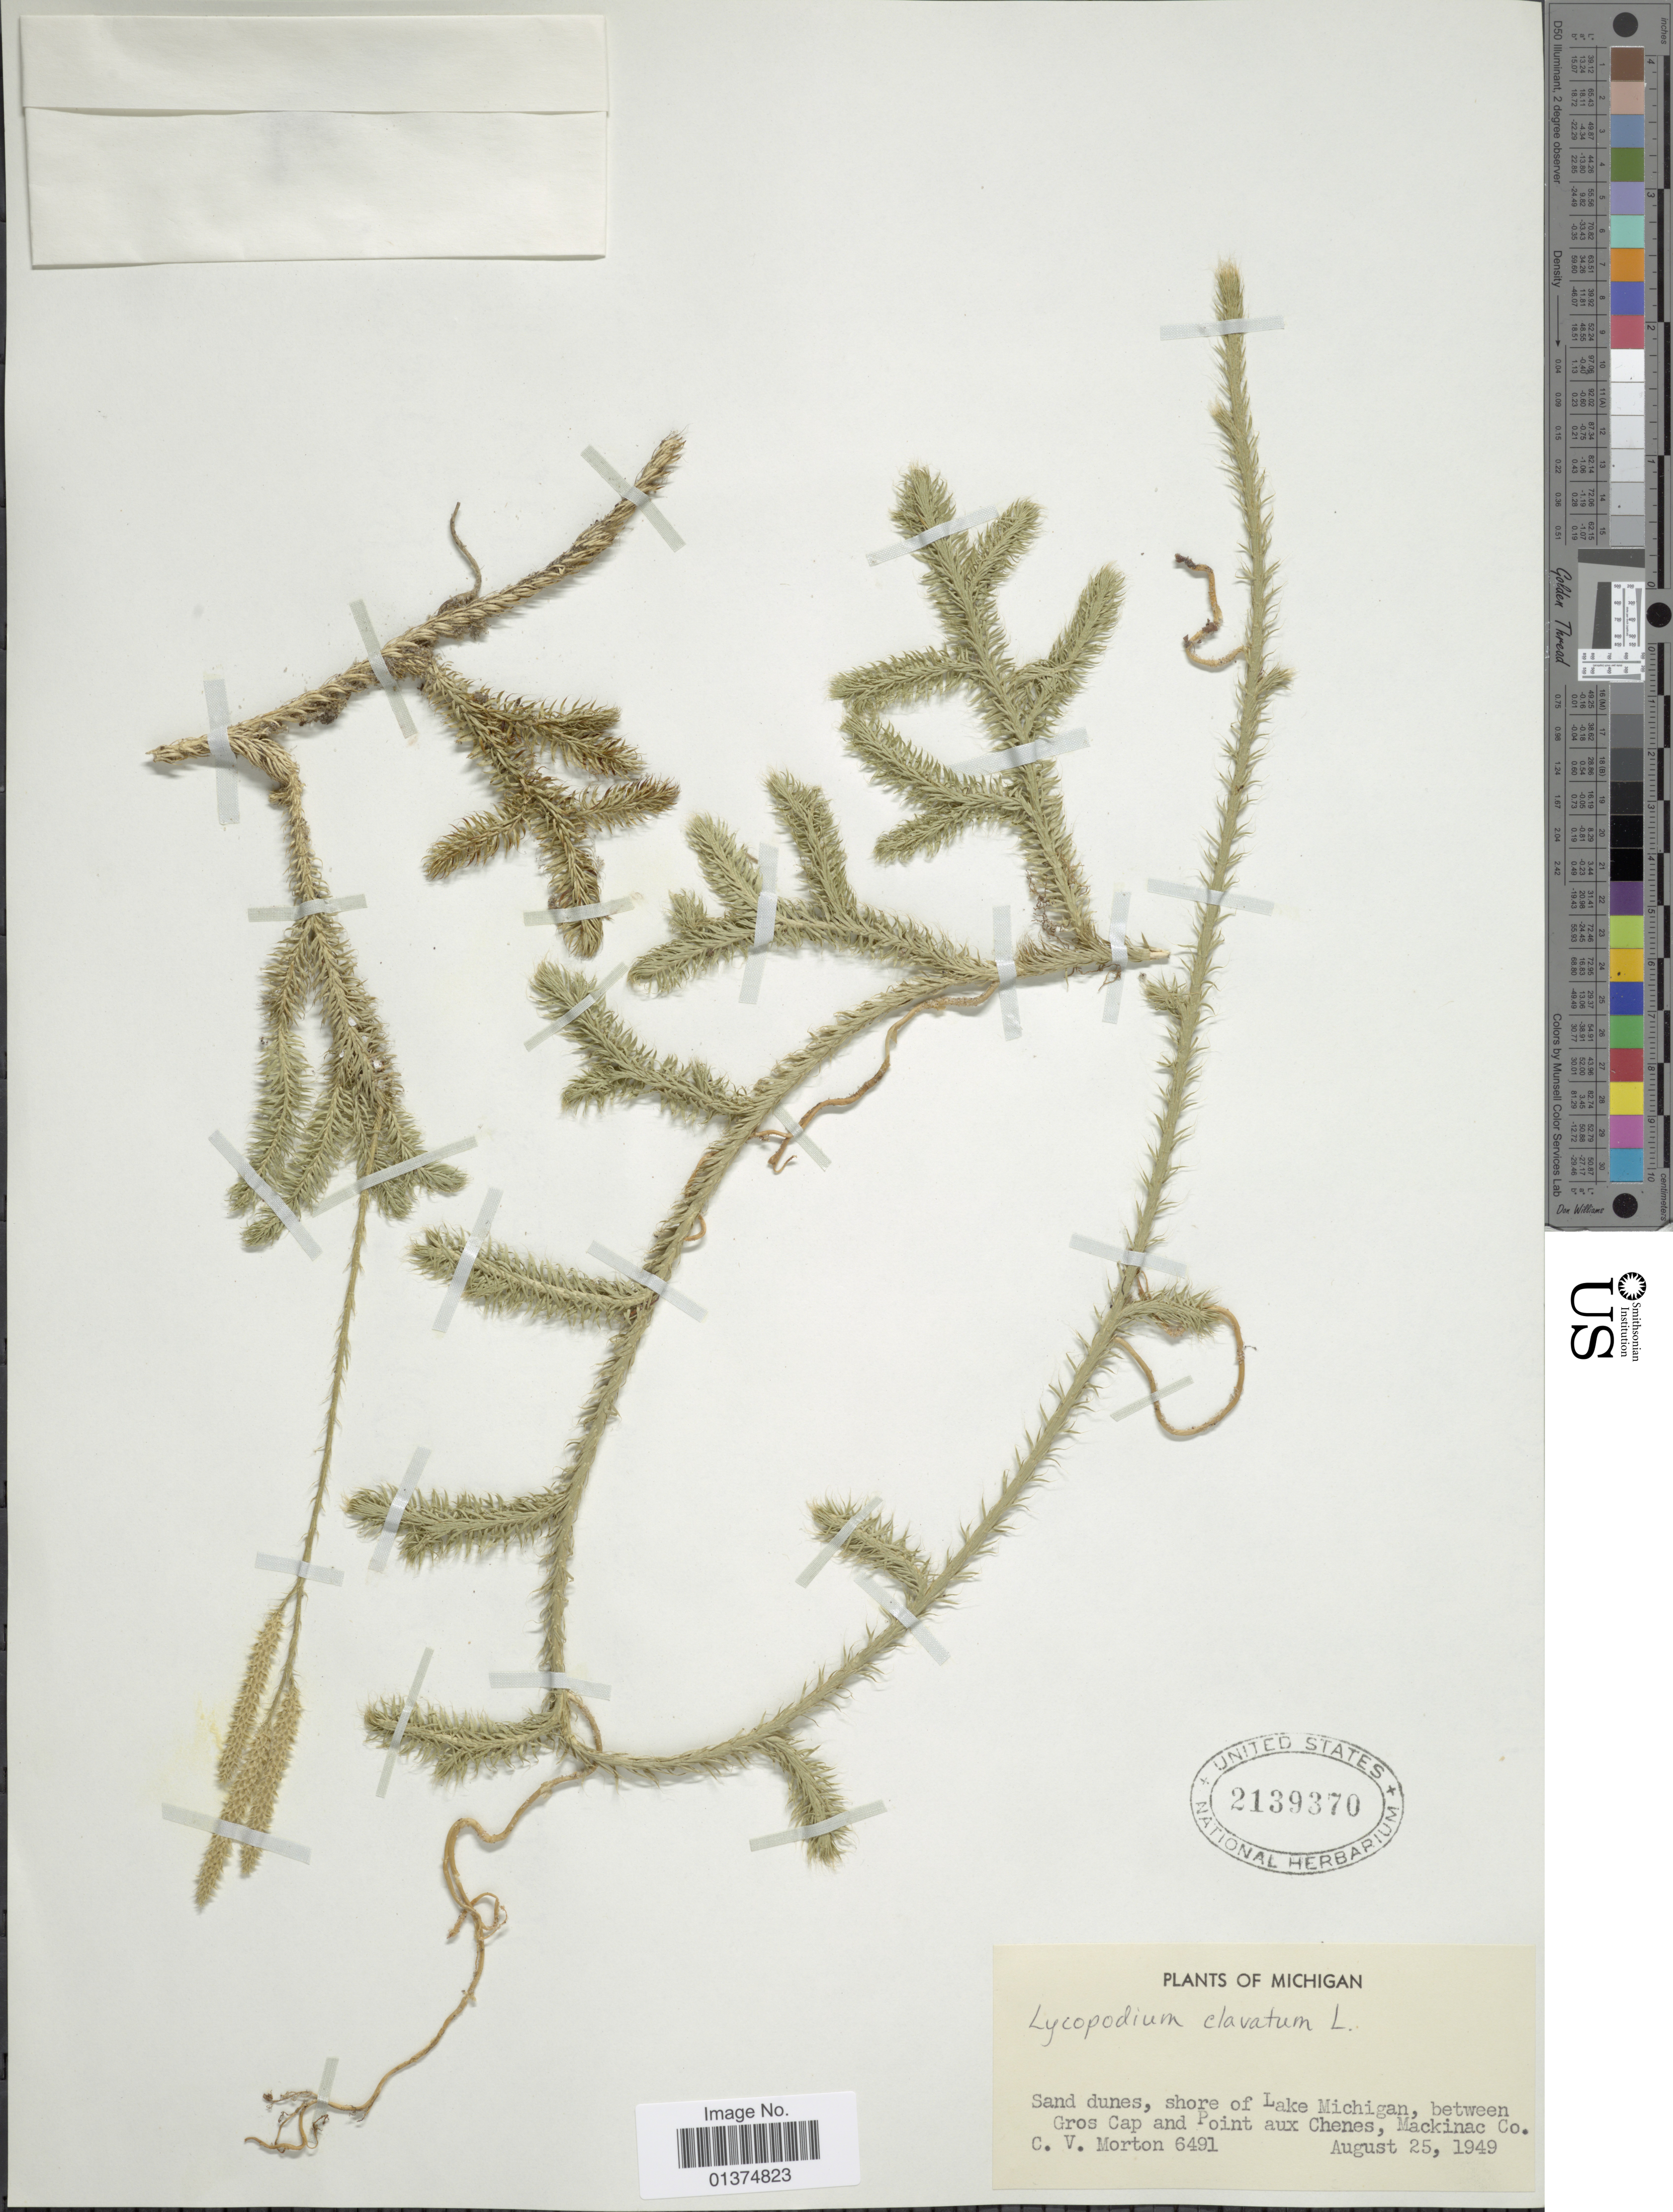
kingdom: Plantae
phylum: Tracheophyta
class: Lycopodiopsida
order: Lycopodiales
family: Lycopodiaceae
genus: Lycopodium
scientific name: Lycopodium clavatum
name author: L.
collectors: C. V. Morton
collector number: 6491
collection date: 1949-08-25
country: United States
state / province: Michigan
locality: Sand dunes, shore of Lake Michigan, between Gros Cap and Point aux Chenes, Mackinac Co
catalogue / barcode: US 2139370